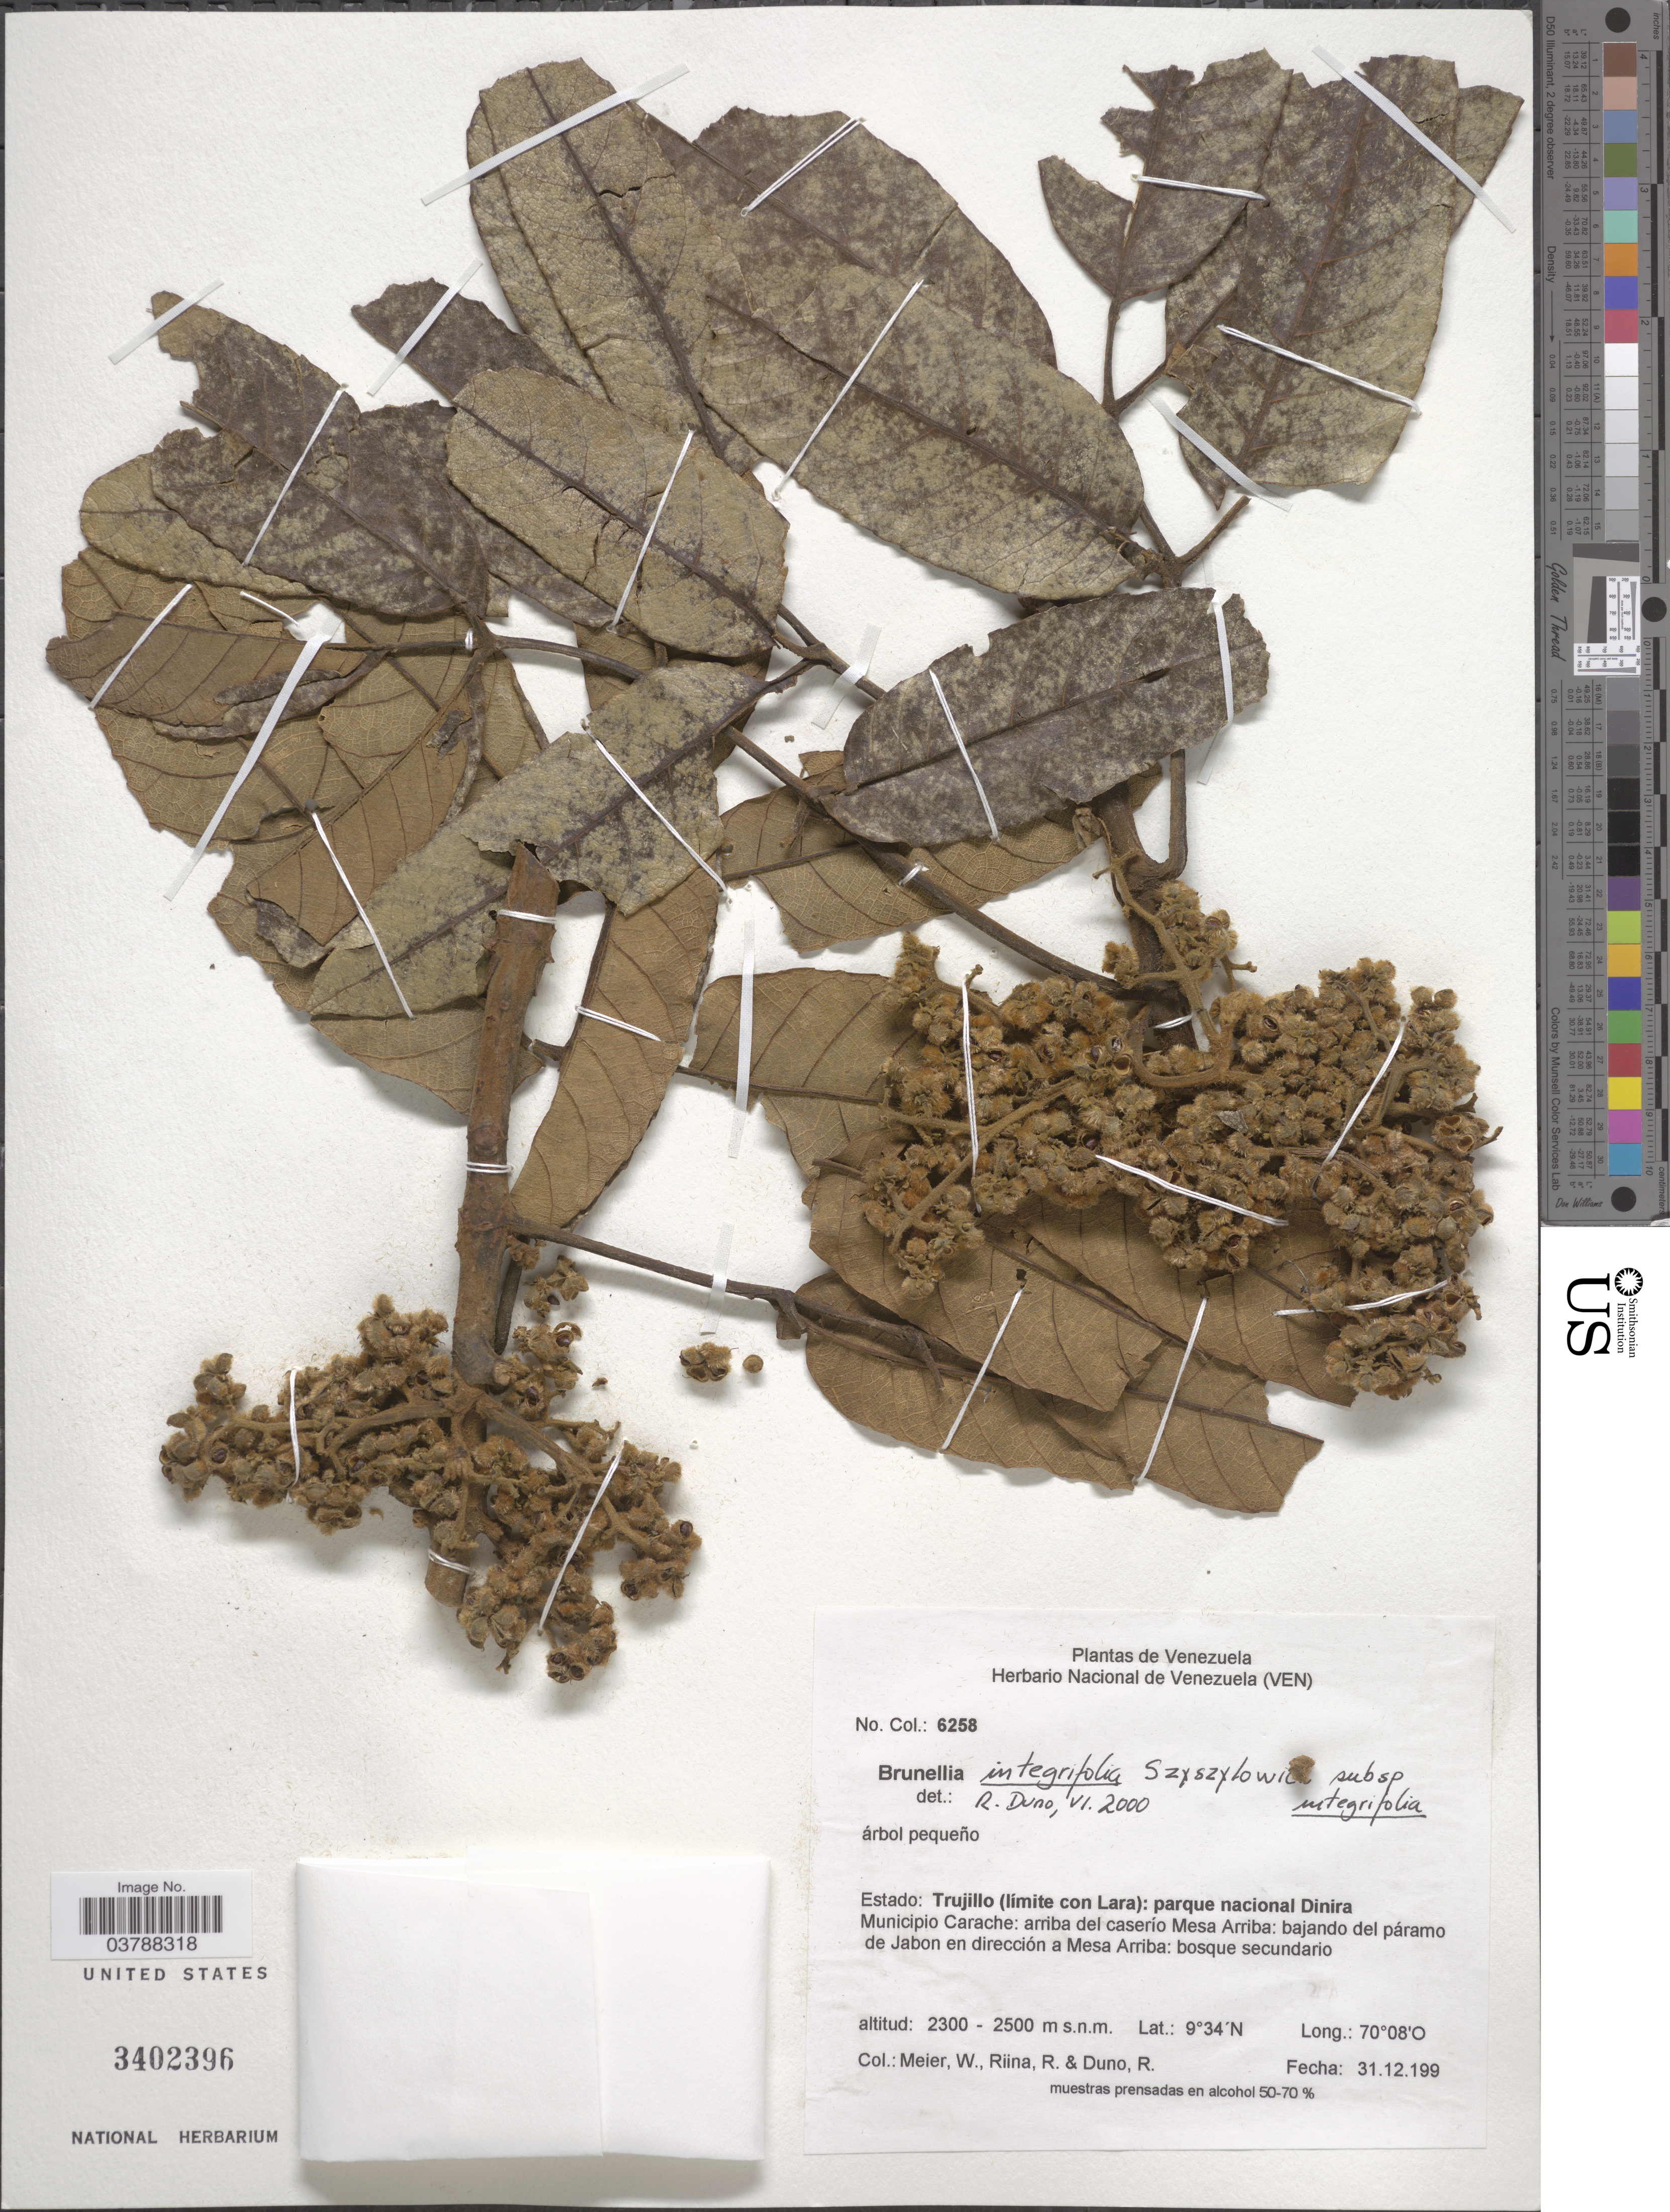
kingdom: Plantae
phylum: Tracheophyta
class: Magnoliopsida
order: Oxalidales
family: Brunelliaceae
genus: Brunellia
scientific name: Brunellia integrifolia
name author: Szyszyl.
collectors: Meier, W. Meier, R. Riina & R. Duno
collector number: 6258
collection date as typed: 31.12.199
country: Venezuela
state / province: Trujillo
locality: Trujillo (límite con Lara): parque nacional Dinira. Municipio Carache: arriba del caserío Mesa Arriba: bajando del páramo de Jabon en dirección a Mesa Arriba: bosque secundario.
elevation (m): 2300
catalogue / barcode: US 3402396